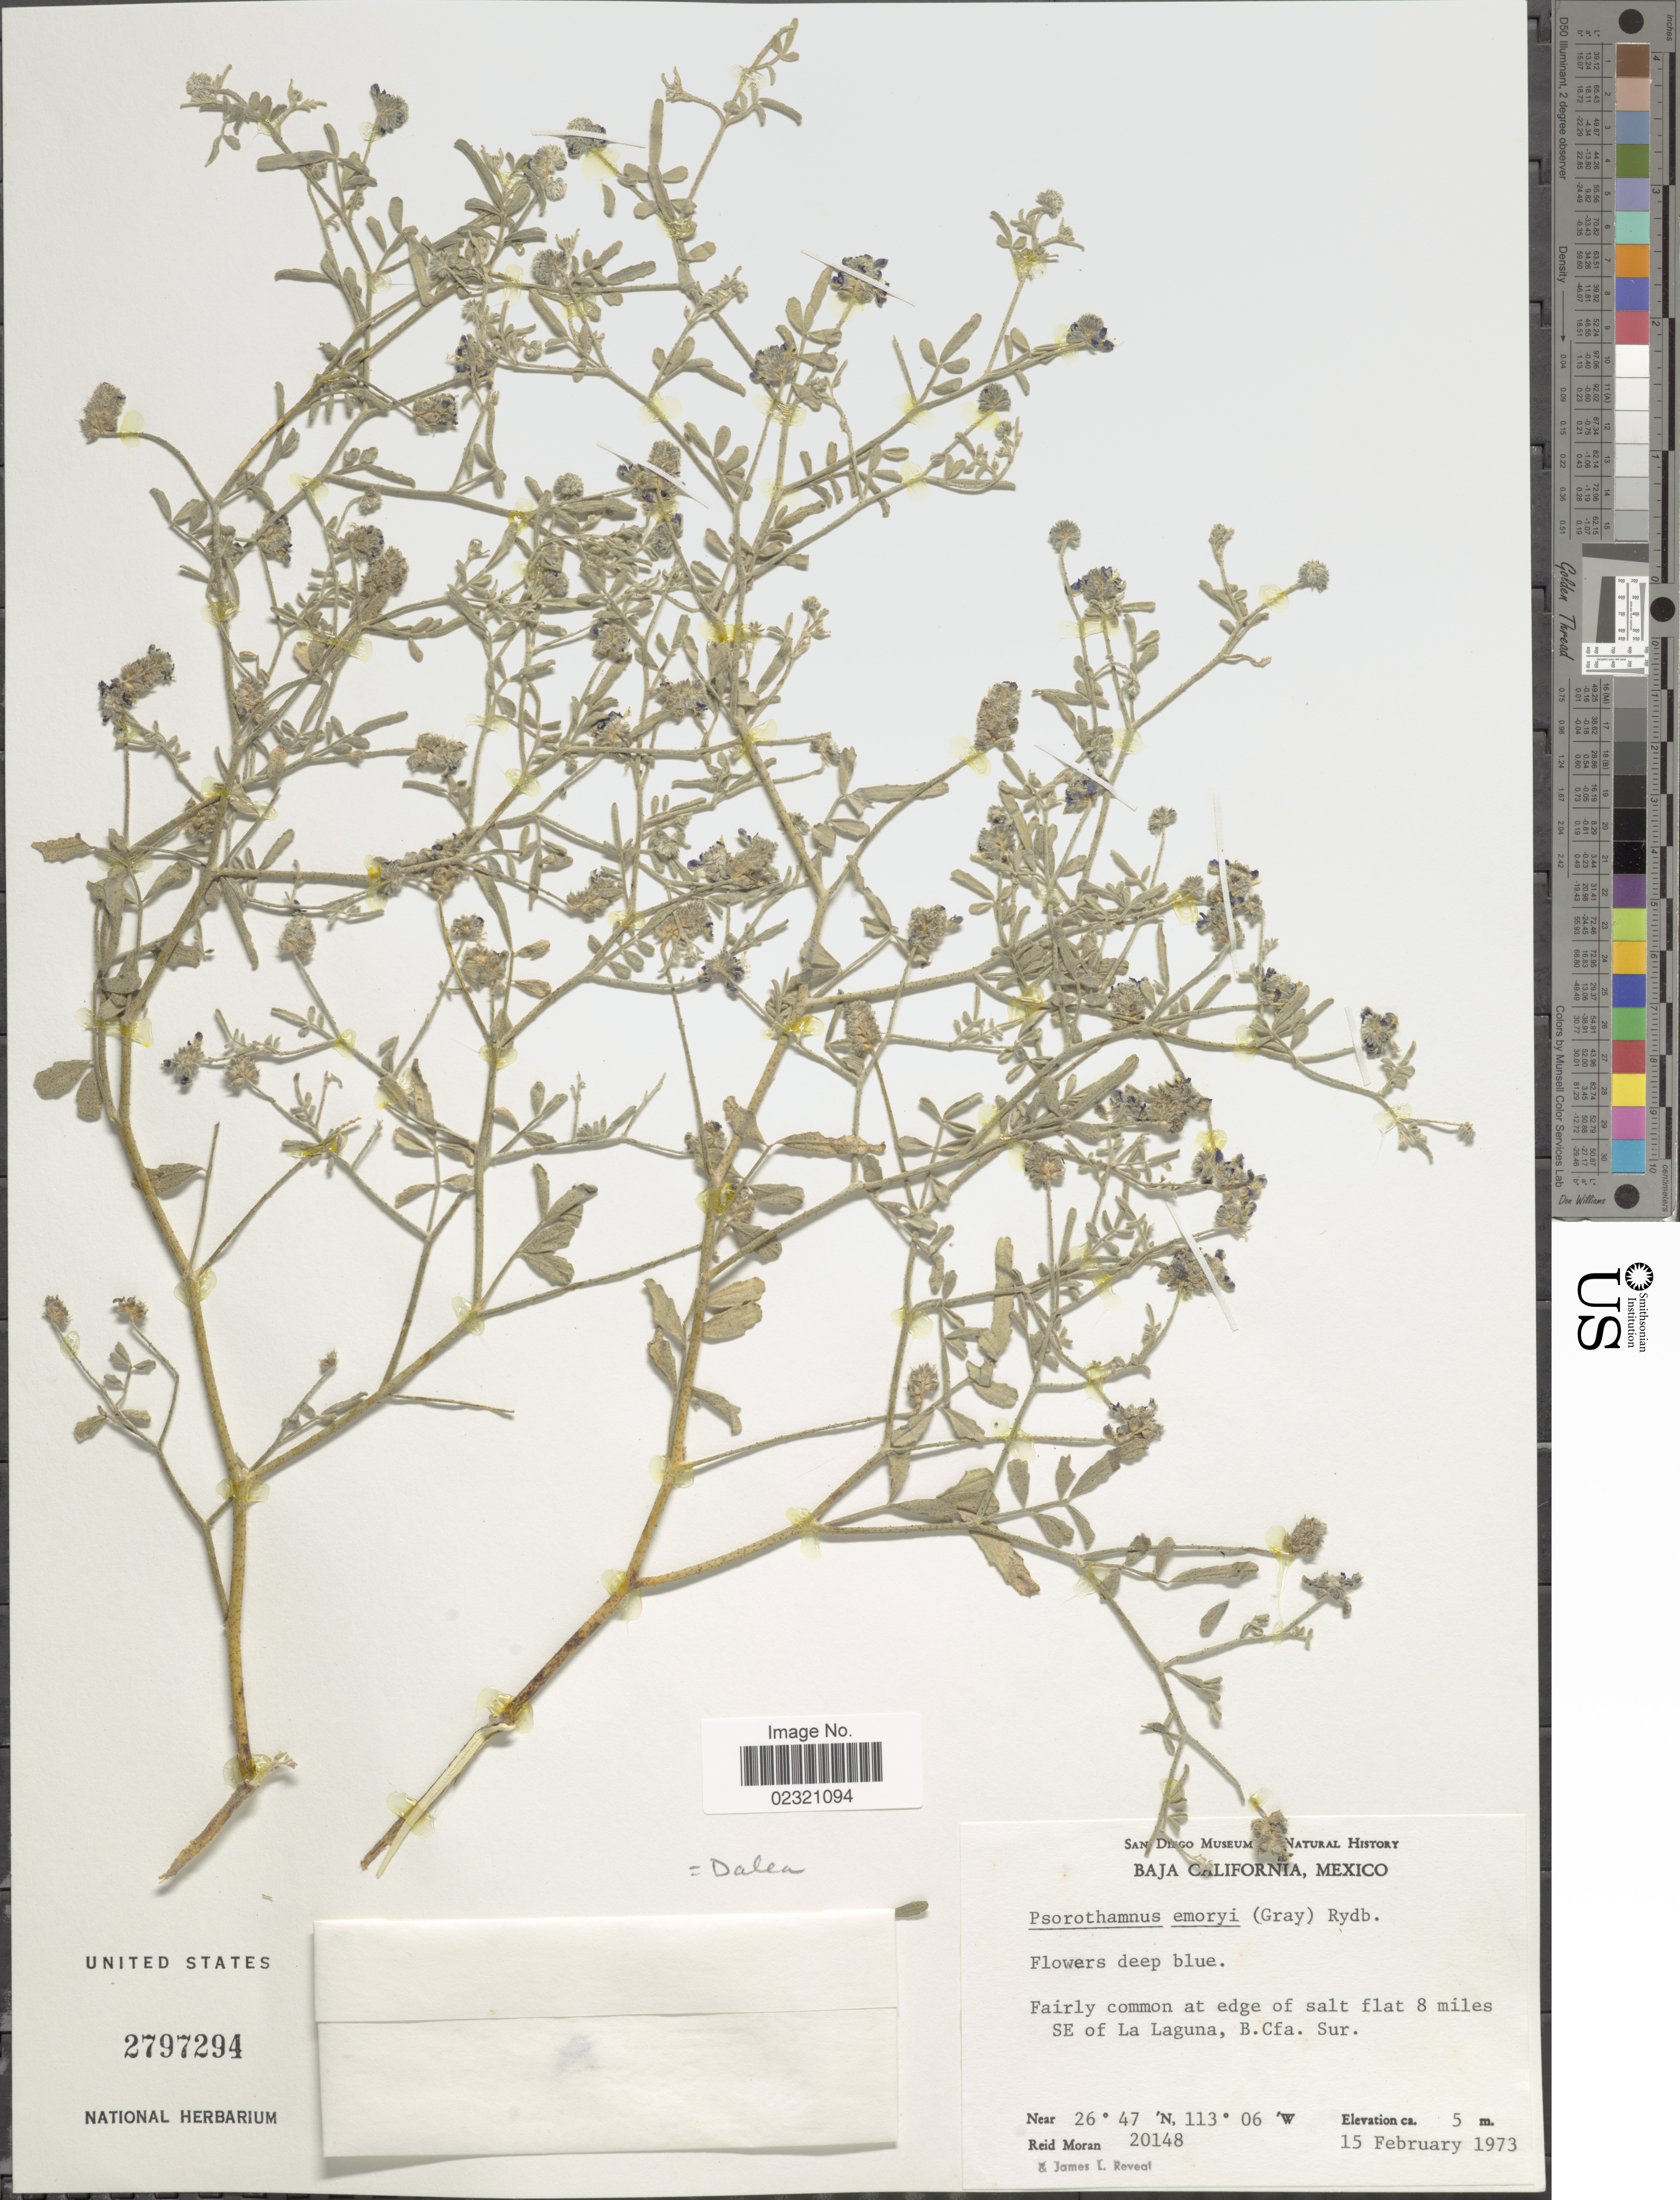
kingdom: Plantae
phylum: Tracheophyta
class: Magnoliopsida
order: Fabales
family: Fabaceae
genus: Psorothamnus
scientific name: Psorothamnus emoryi var. arenarius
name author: (Brandegee) Rydb.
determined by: Strong, M. T., (US), Smithsonian Institution - National Museum of Natural History (UNITED STATES)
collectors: R. V. Moran & J. L. Reveal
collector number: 20148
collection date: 1973-02-15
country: Mexico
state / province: Baja California Sur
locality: Baja California, 8 miles SE of La Laguna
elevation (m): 5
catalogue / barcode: US 2797294